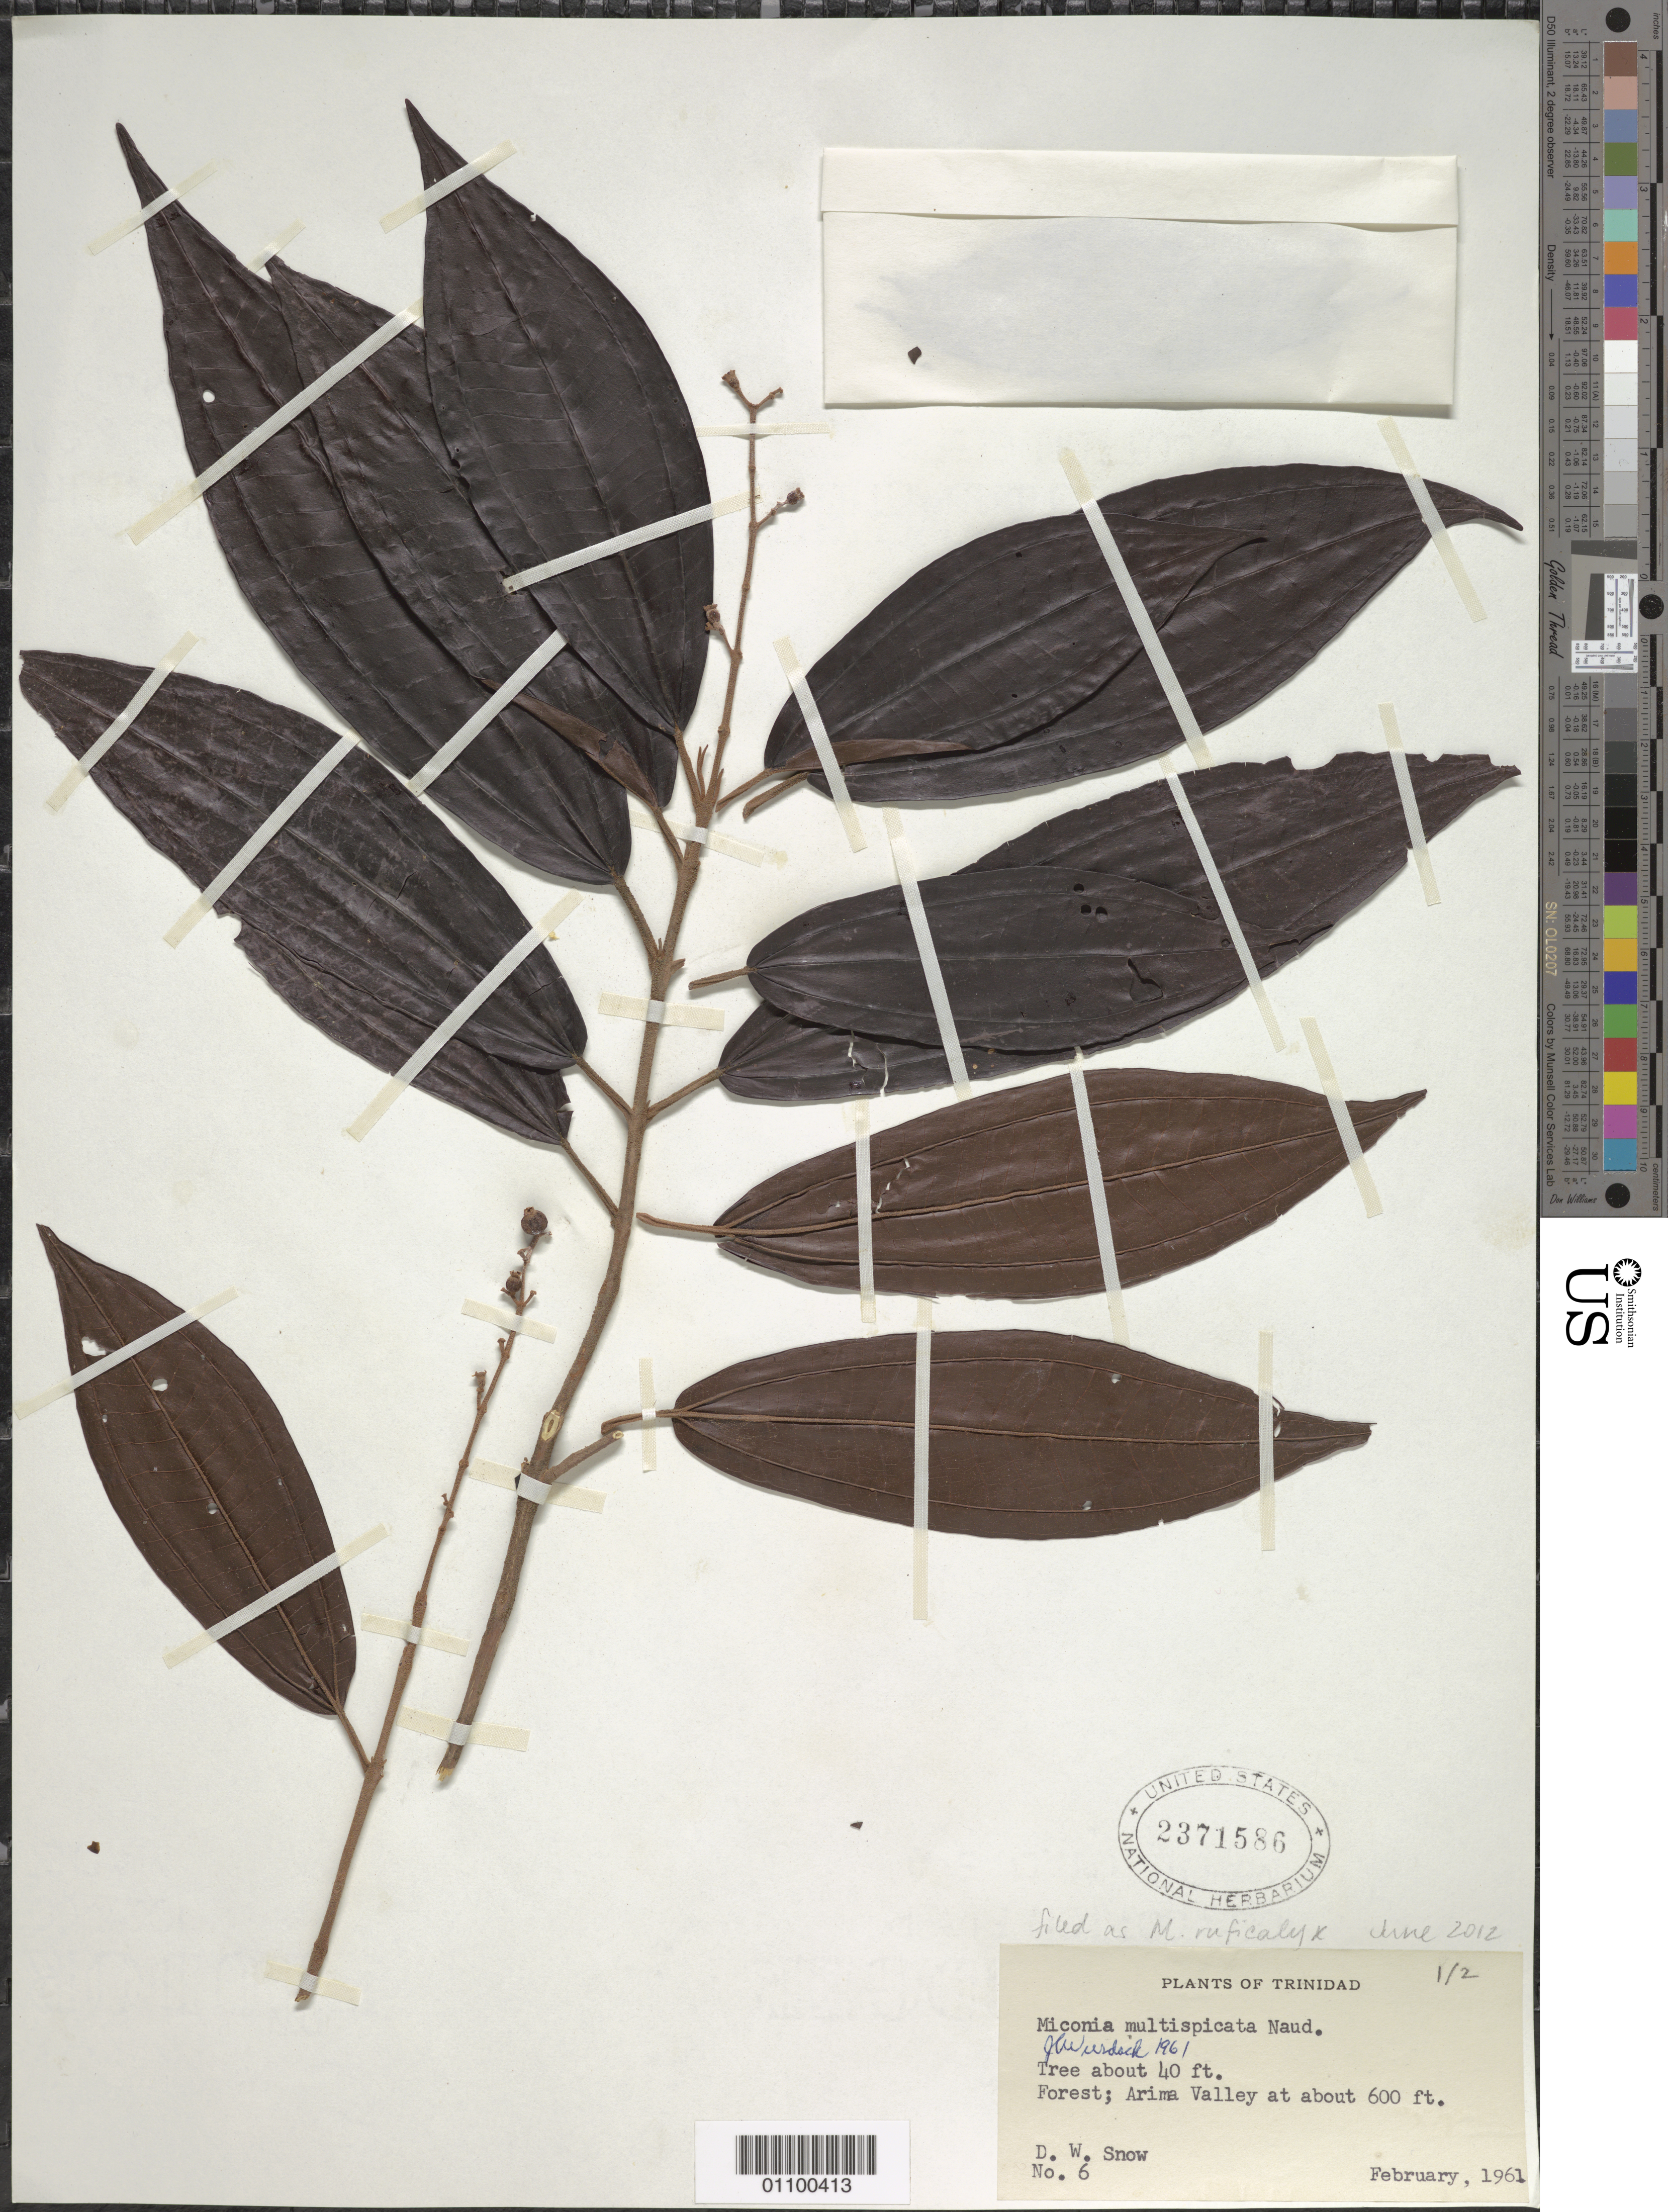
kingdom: Plantae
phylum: Tracheophyta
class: Magnoliopsida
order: Myrtales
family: Melastomataceae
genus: Miconia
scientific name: Miconia ruficalyx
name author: Gleason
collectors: D. Snow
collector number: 6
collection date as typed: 01 Feb 1961 to 28 Feb 1961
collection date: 1961-02-01/1961-02-28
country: Trinidad and Tobago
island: Trinidad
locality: Arima Valley; forest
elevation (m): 183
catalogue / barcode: US 2371586